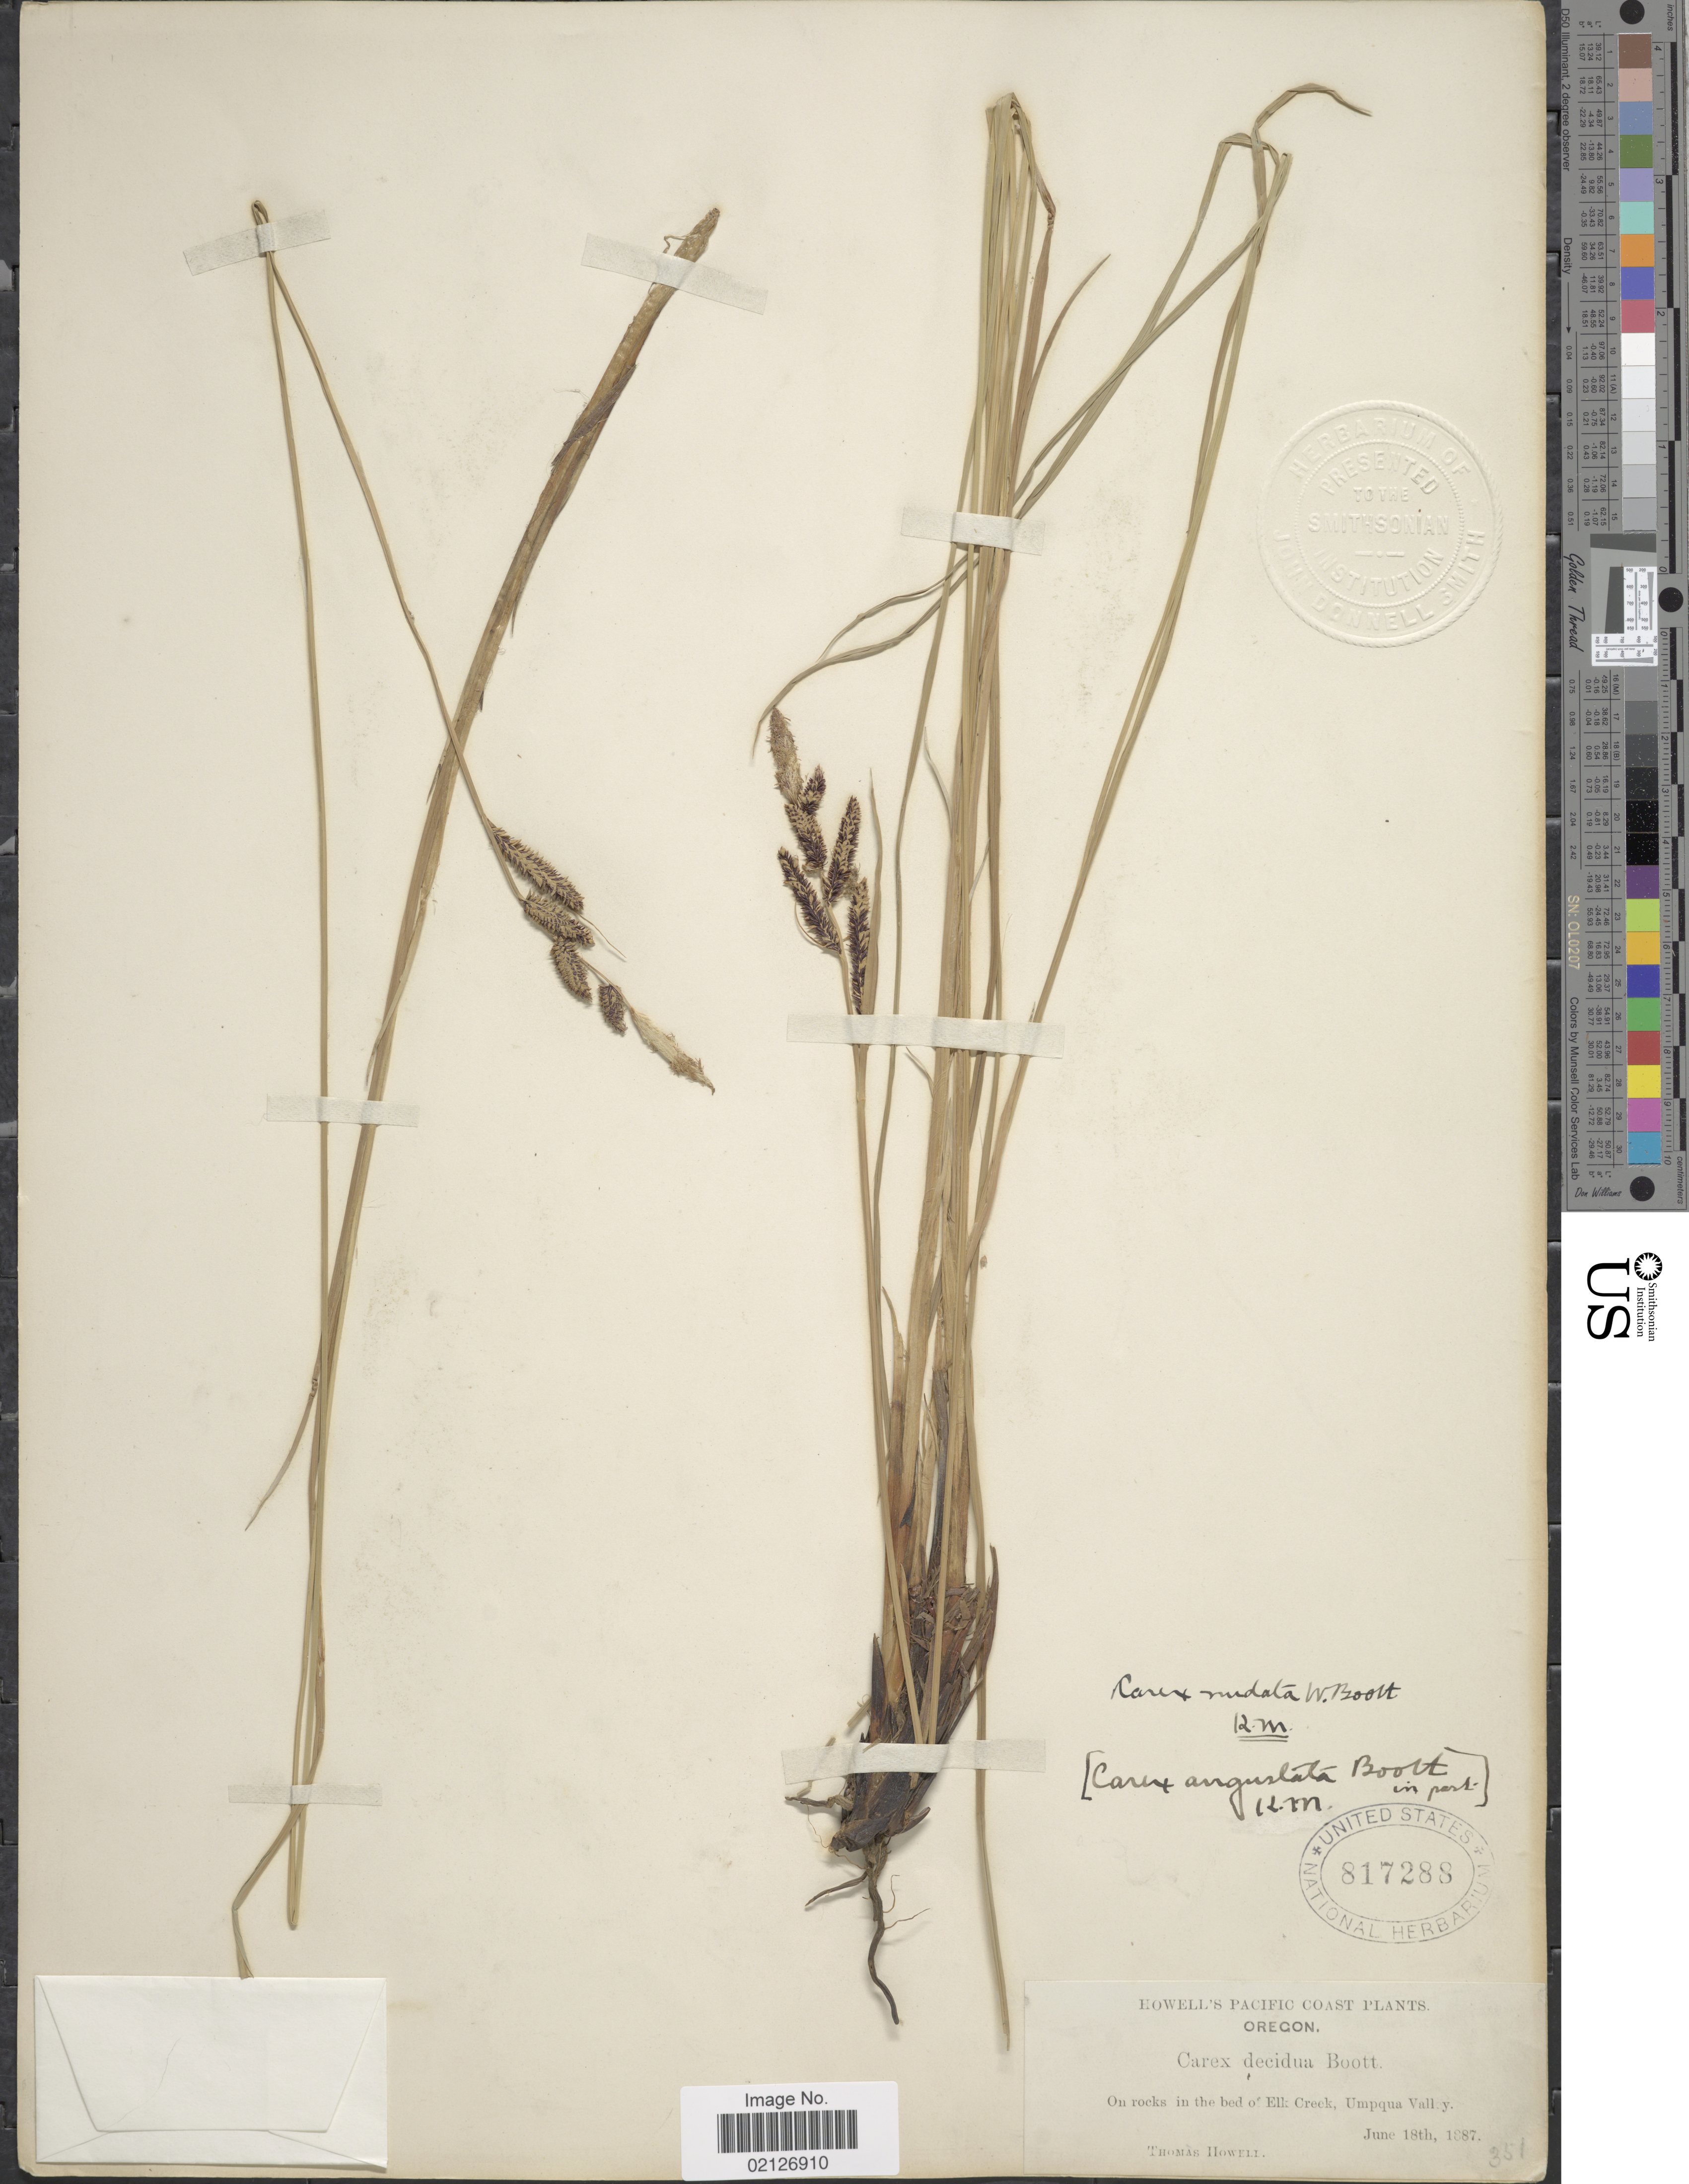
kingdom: Plantae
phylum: Tracheophyta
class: Liliopsida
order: Poales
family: Cyperaceae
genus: Carex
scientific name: Carex nudata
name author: W. Boott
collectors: T. Howell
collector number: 351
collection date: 1887-06-18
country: United States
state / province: Oregon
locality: Pacific Coast, on rocks in the bed of Elk Creek, Umpqua Valley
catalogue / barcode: US 817288